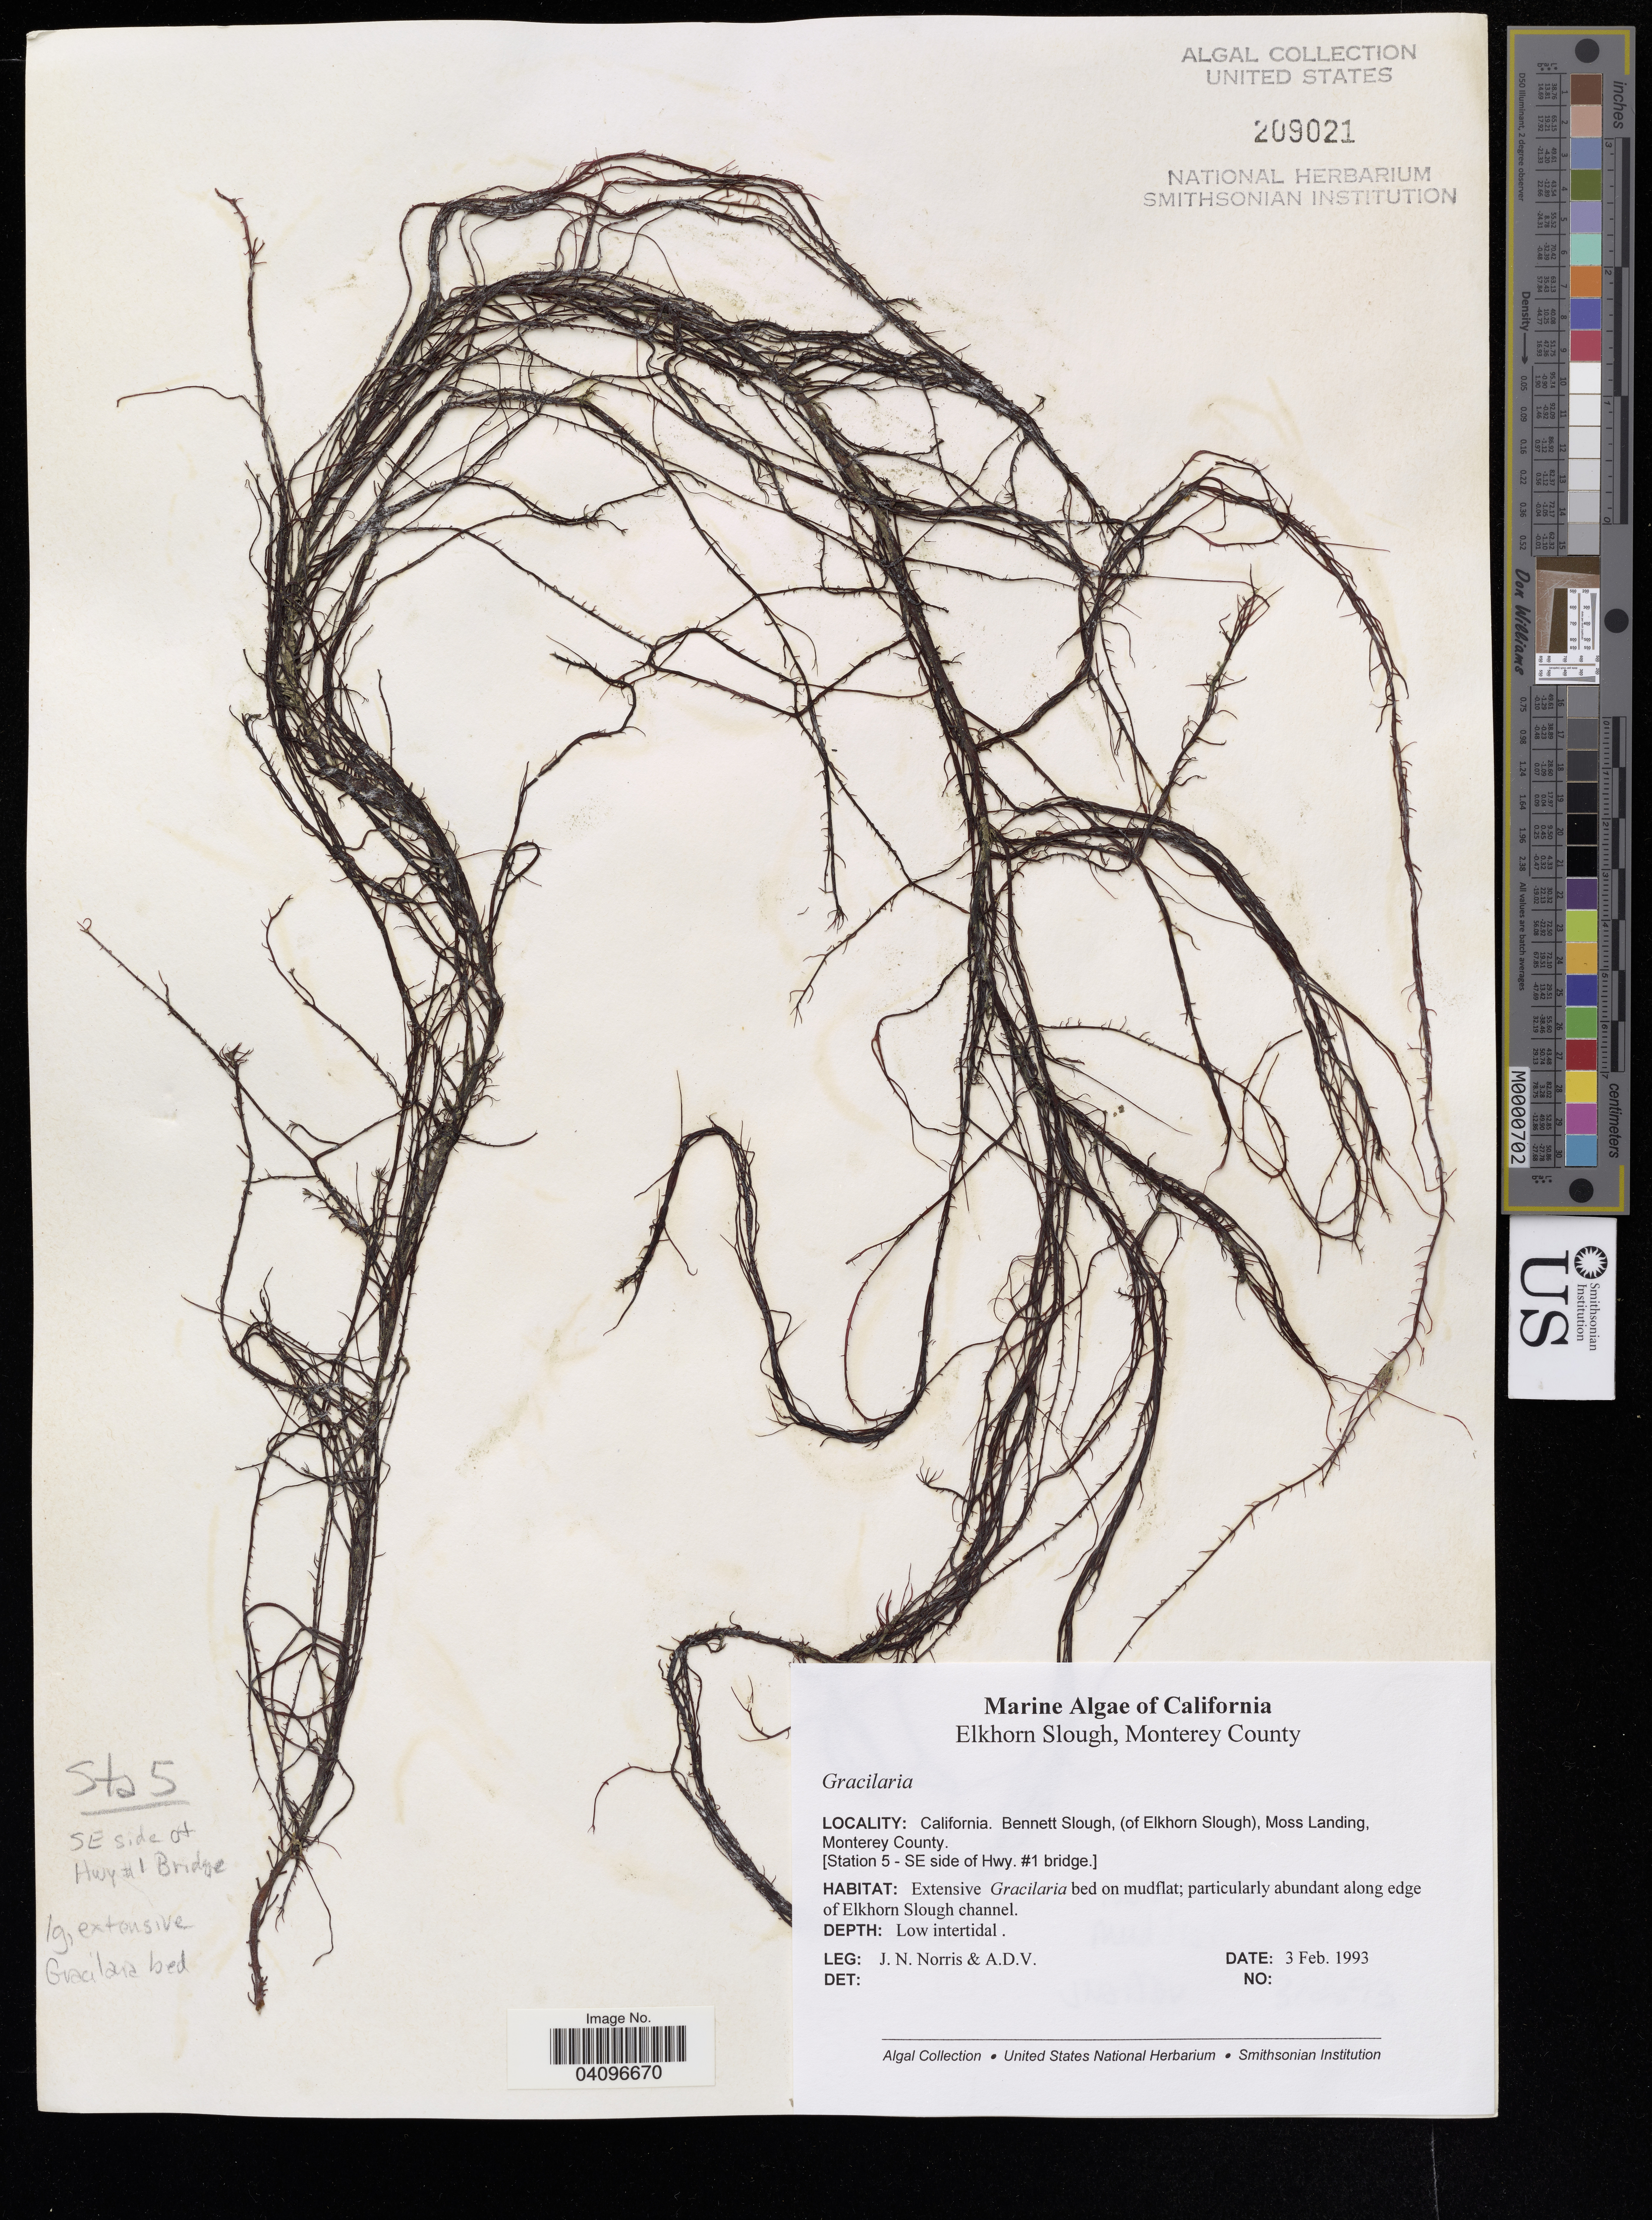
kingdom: Plantae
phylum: Rhodophyta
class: Florideophyceae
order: Gracilariales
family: Gracilariaceae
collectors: J. Norris & A. D. V.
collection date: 1993-02-03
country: United States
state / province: California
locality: Bennett Slough, (of Elkhorn Slough), Moss Landing, Monterey County. [Station 5 - SE side of Hwy. #1 bridge.].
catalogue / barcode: US 209021